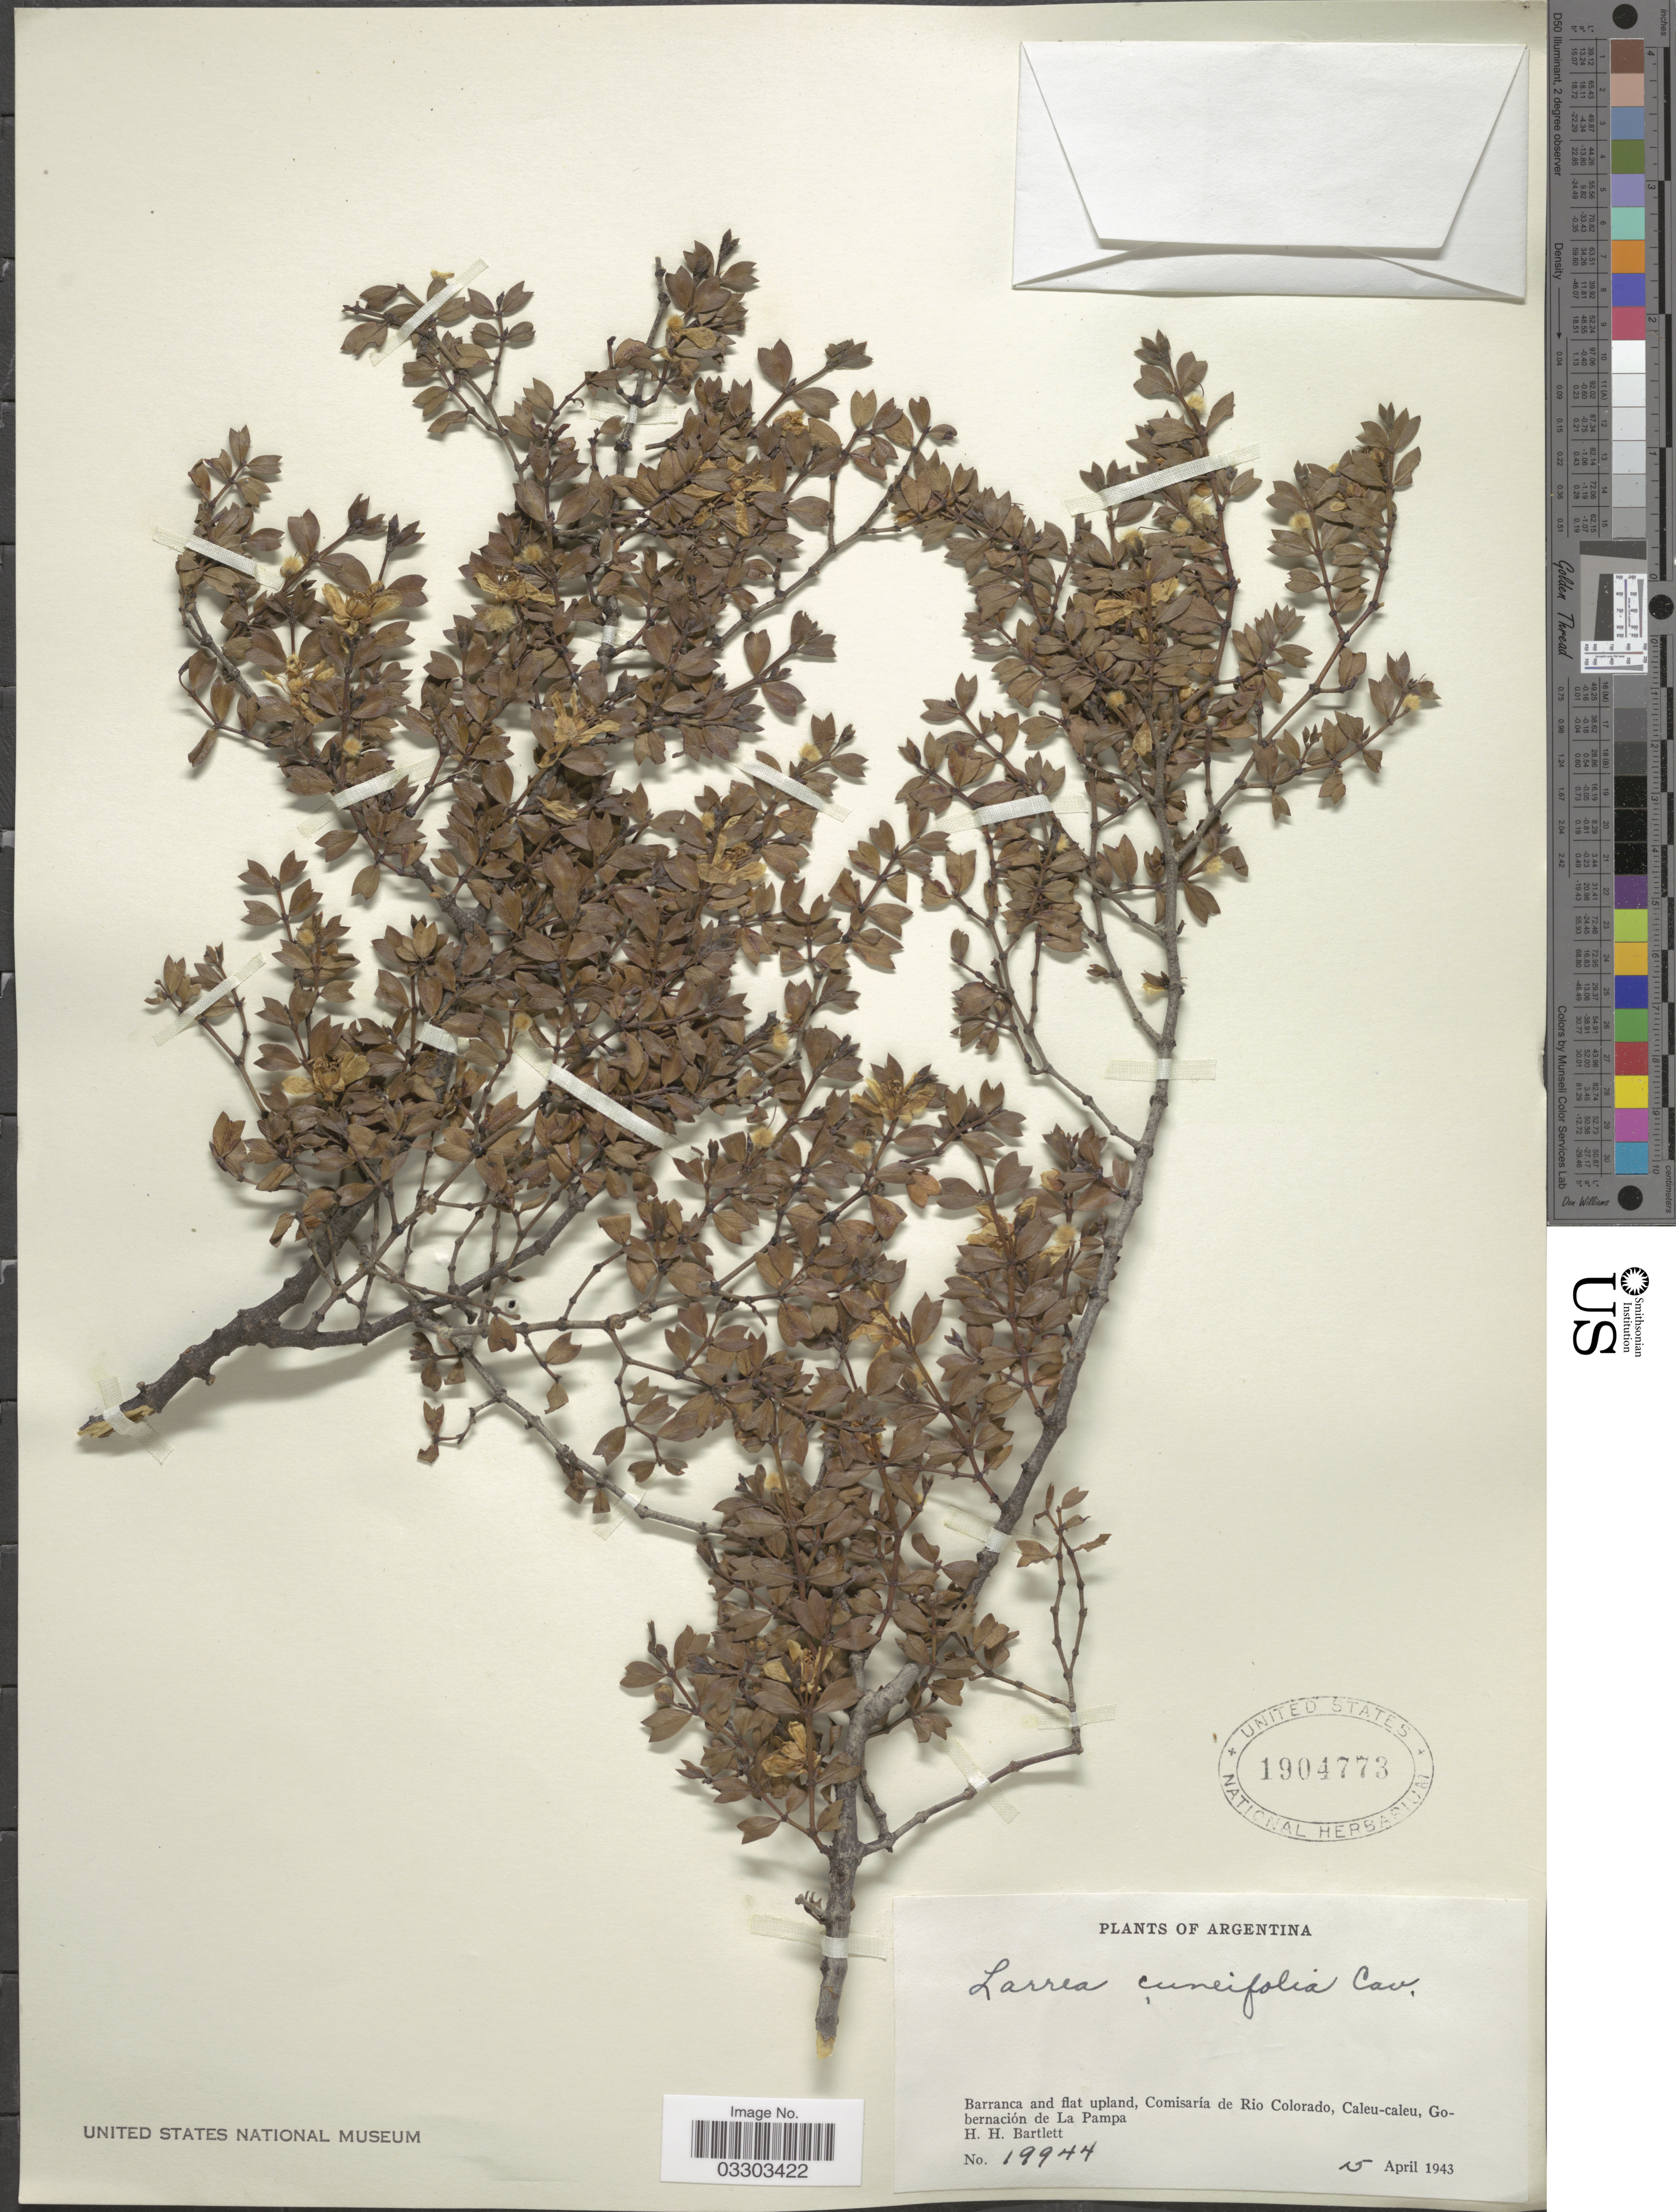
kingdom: Plantae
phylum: Tracheophyta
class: Magnoliopsida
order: Zygophyllales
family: Zygophyllaceae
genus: Larrea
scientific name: Larrea cuneifolia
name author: Cav.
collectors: H. H. Bartlett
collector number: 19944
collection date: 1943-04-15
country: Argentina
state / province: La Pampa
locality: Barranca and flat upland, Comisaría de Rio Colorado, Caleu-caleu, Gobernación de La Pampa.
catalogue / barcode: US 1904773